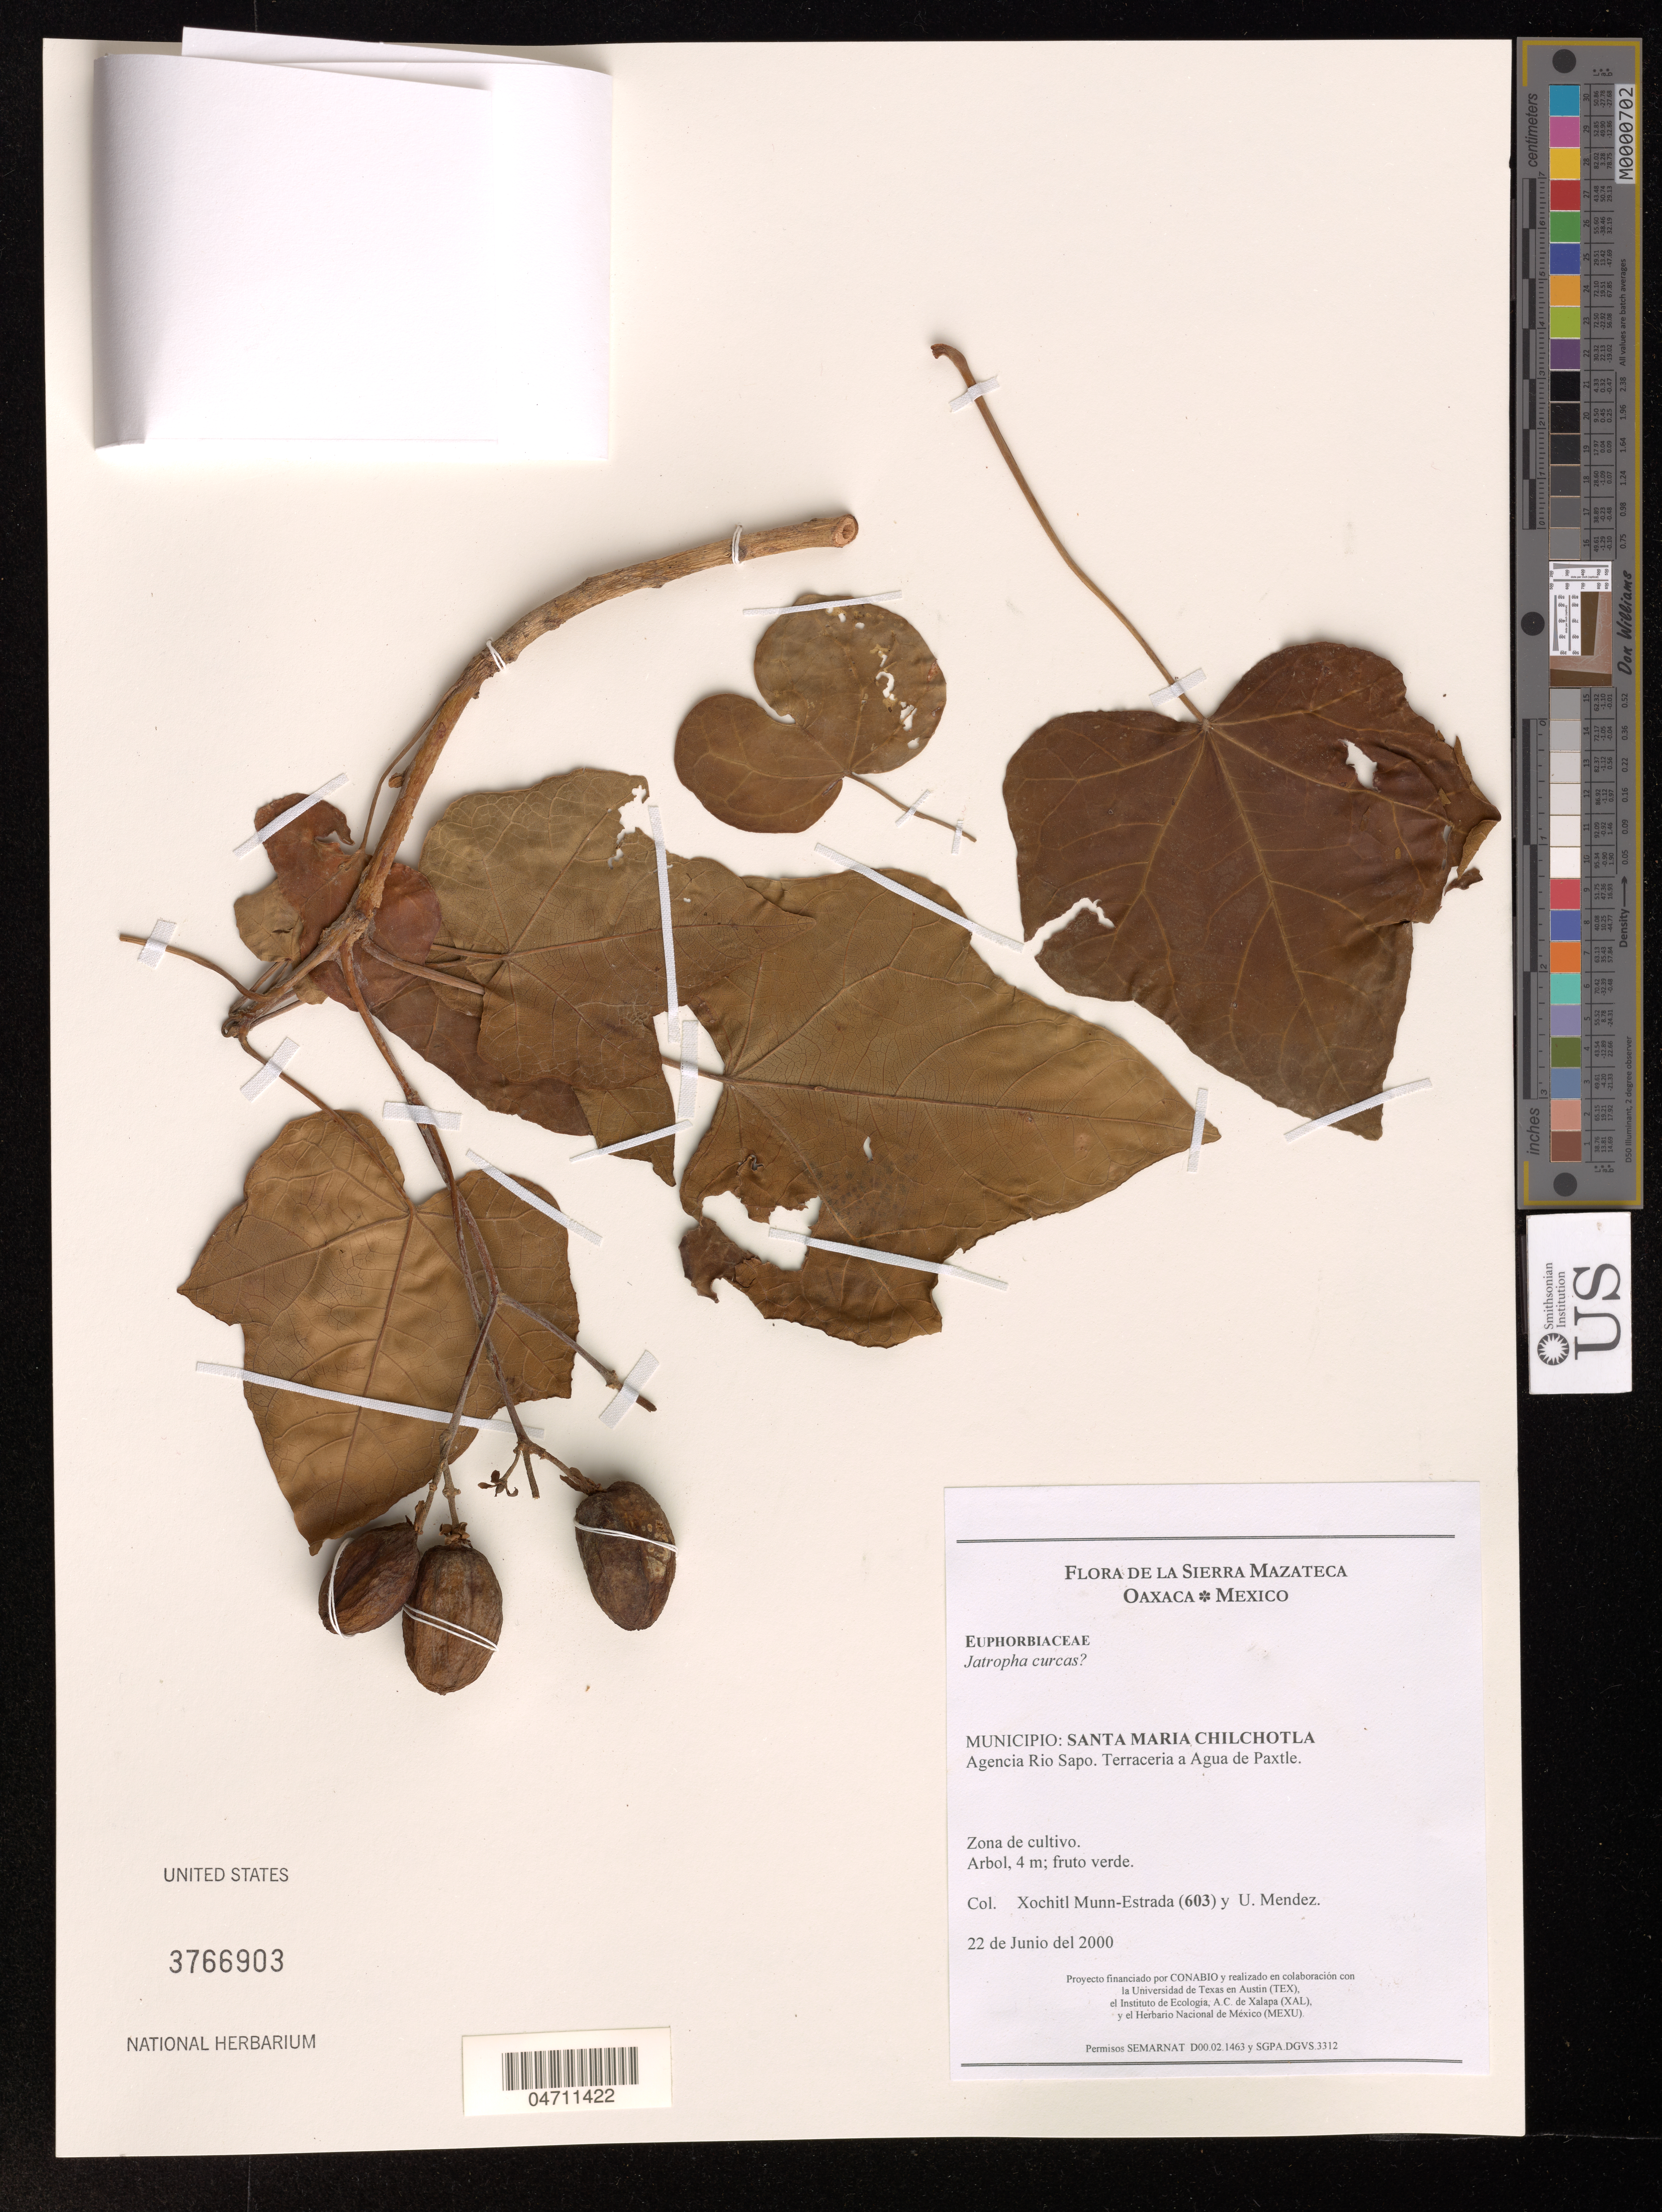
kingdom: Plantae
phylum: Tracheophyta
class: Magnoliopsida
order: Malpighiales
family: Euphorbiaceae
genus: Jatropha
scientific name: Jatropha curcas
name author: L.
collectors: X. Munn-Estrada & U. Mendez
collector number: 603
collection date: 2000-06-22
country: Mexico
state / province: Oaxaca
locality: Municipio: Santa Maria Chilchotla. Agencia Rio Sapo, Terraceria a Agua de Paxtle.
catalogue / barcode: US 3766903